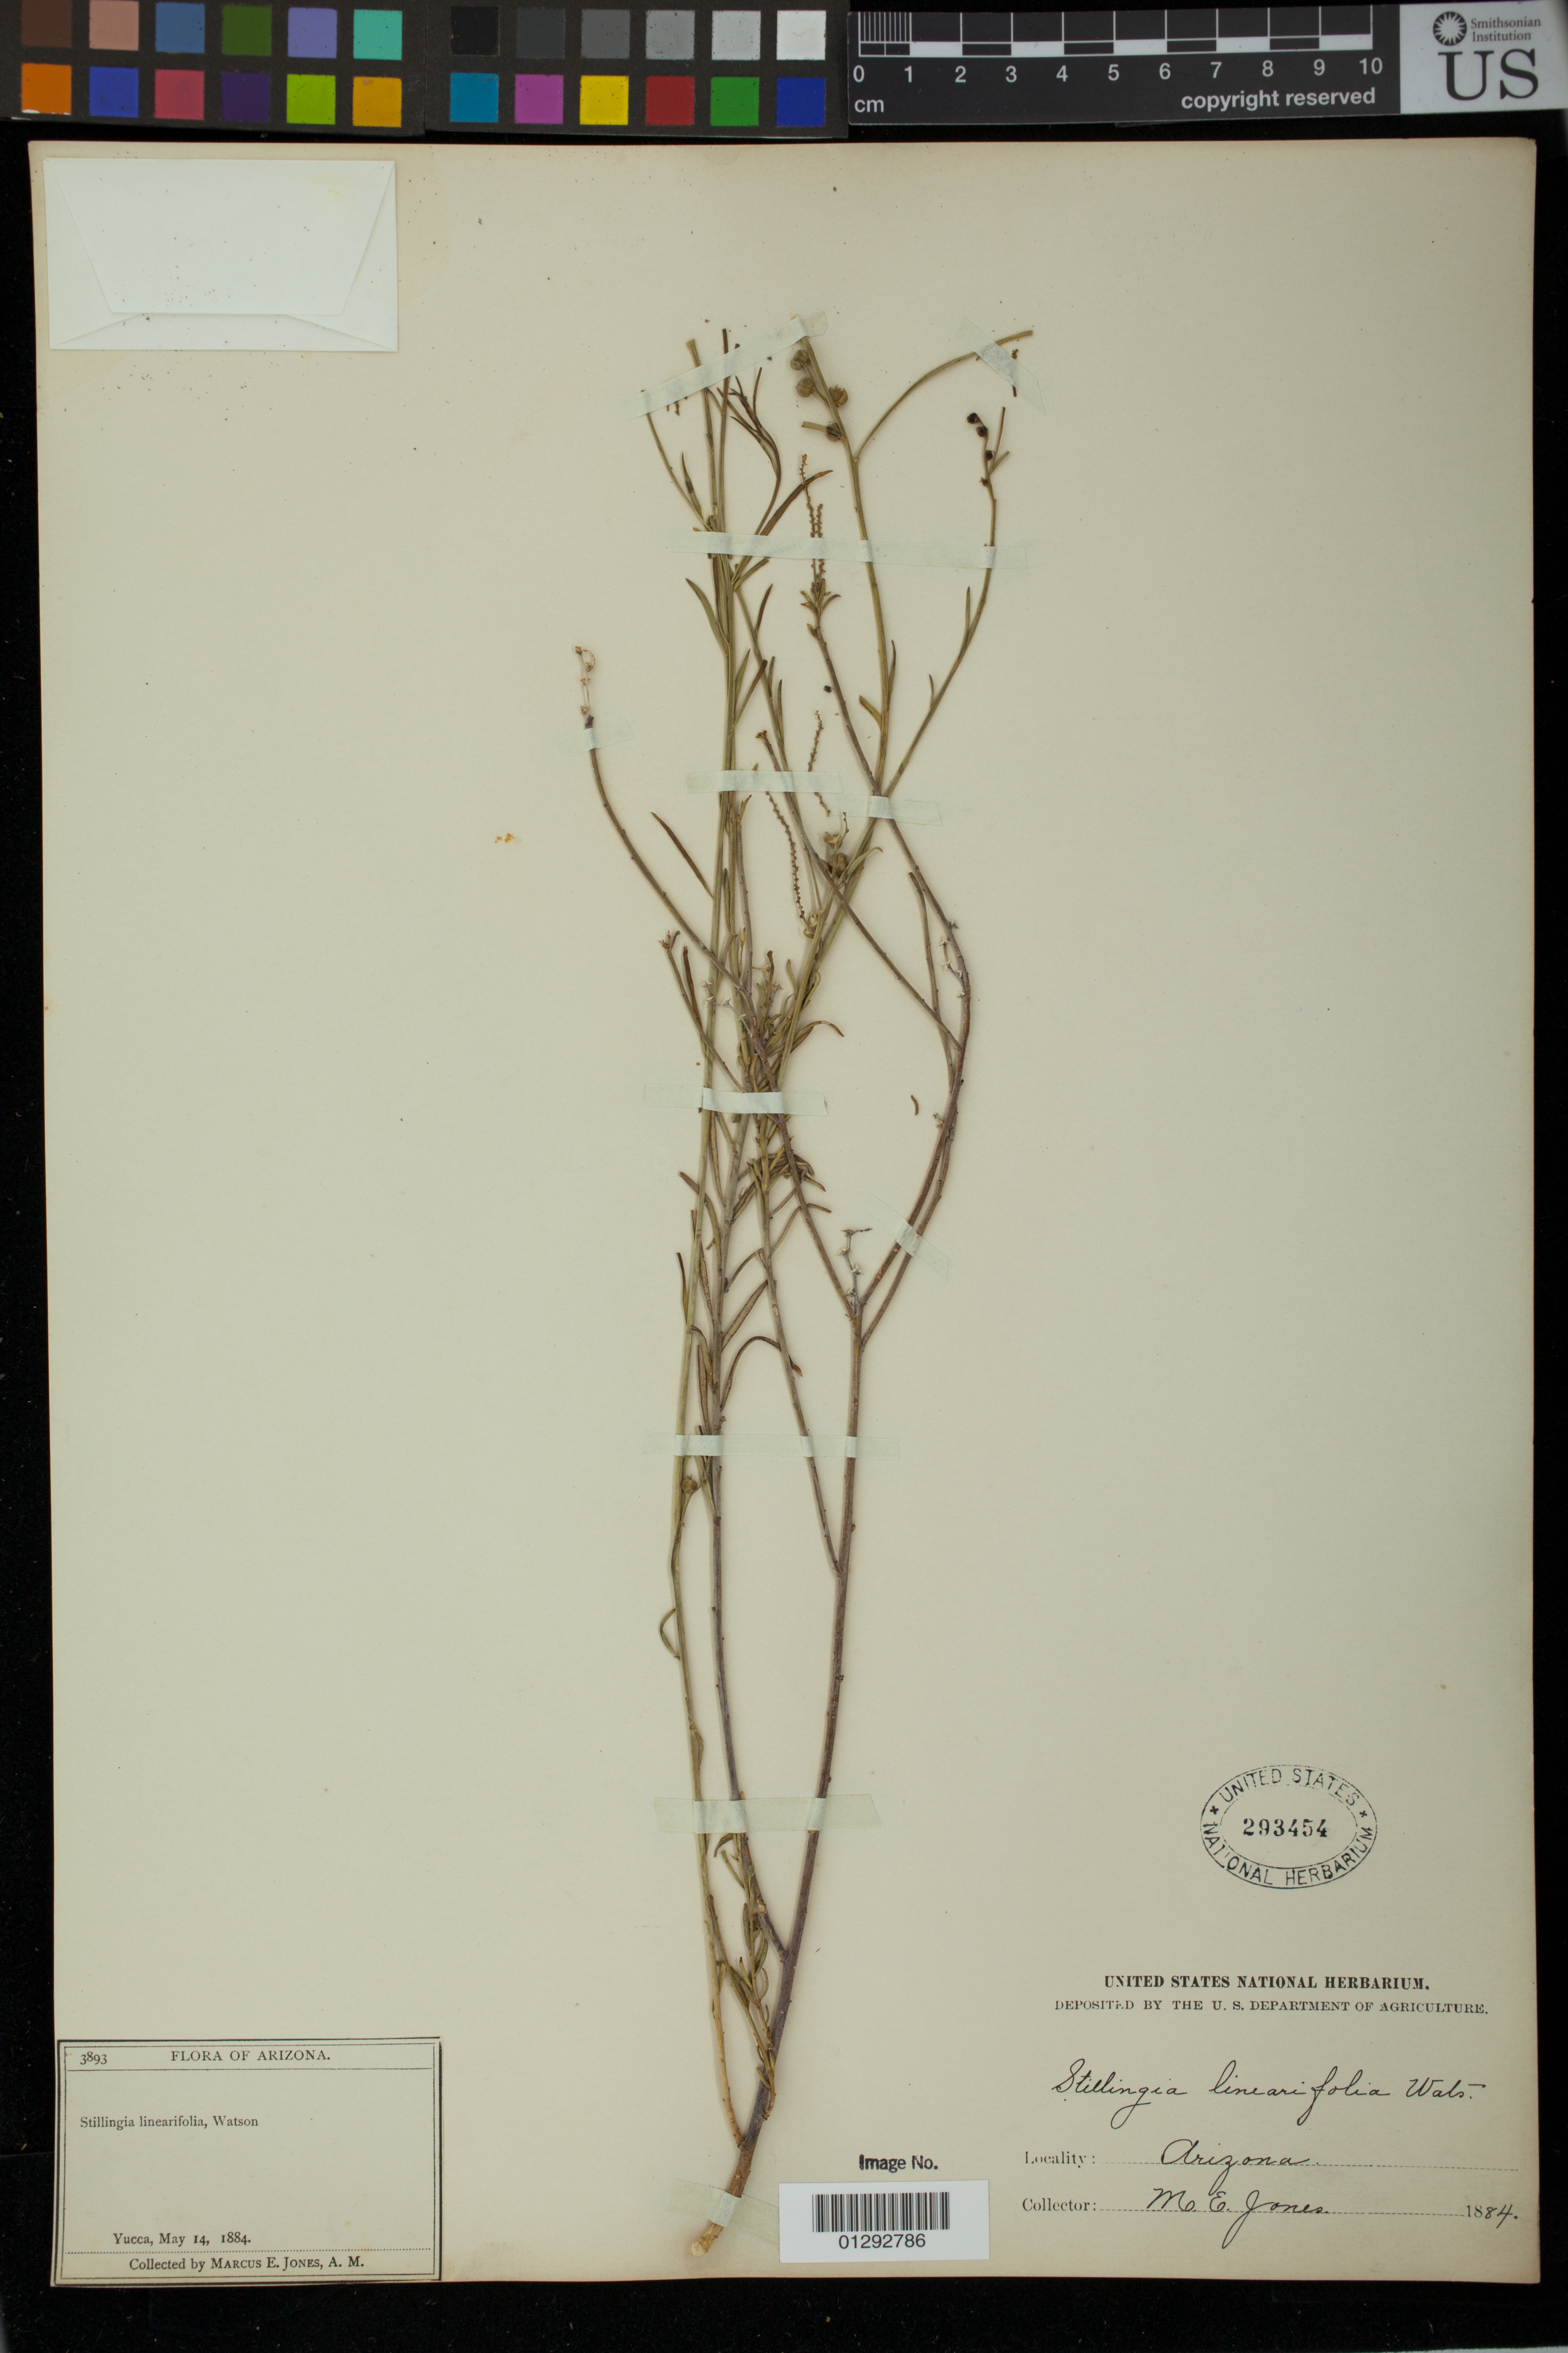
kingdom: Plantae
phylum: Tracheophyta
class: Magnoliopsida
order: Malpighiales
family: Euphorbiaceae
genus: Stillingia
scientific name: Stillingia linearifolia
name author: S. Watson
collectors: M. E. Jones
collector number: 3893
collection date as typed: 14 May 1884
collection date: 1884-05-14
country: United States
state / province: Arizona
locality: Yucca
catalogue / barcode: US 293454